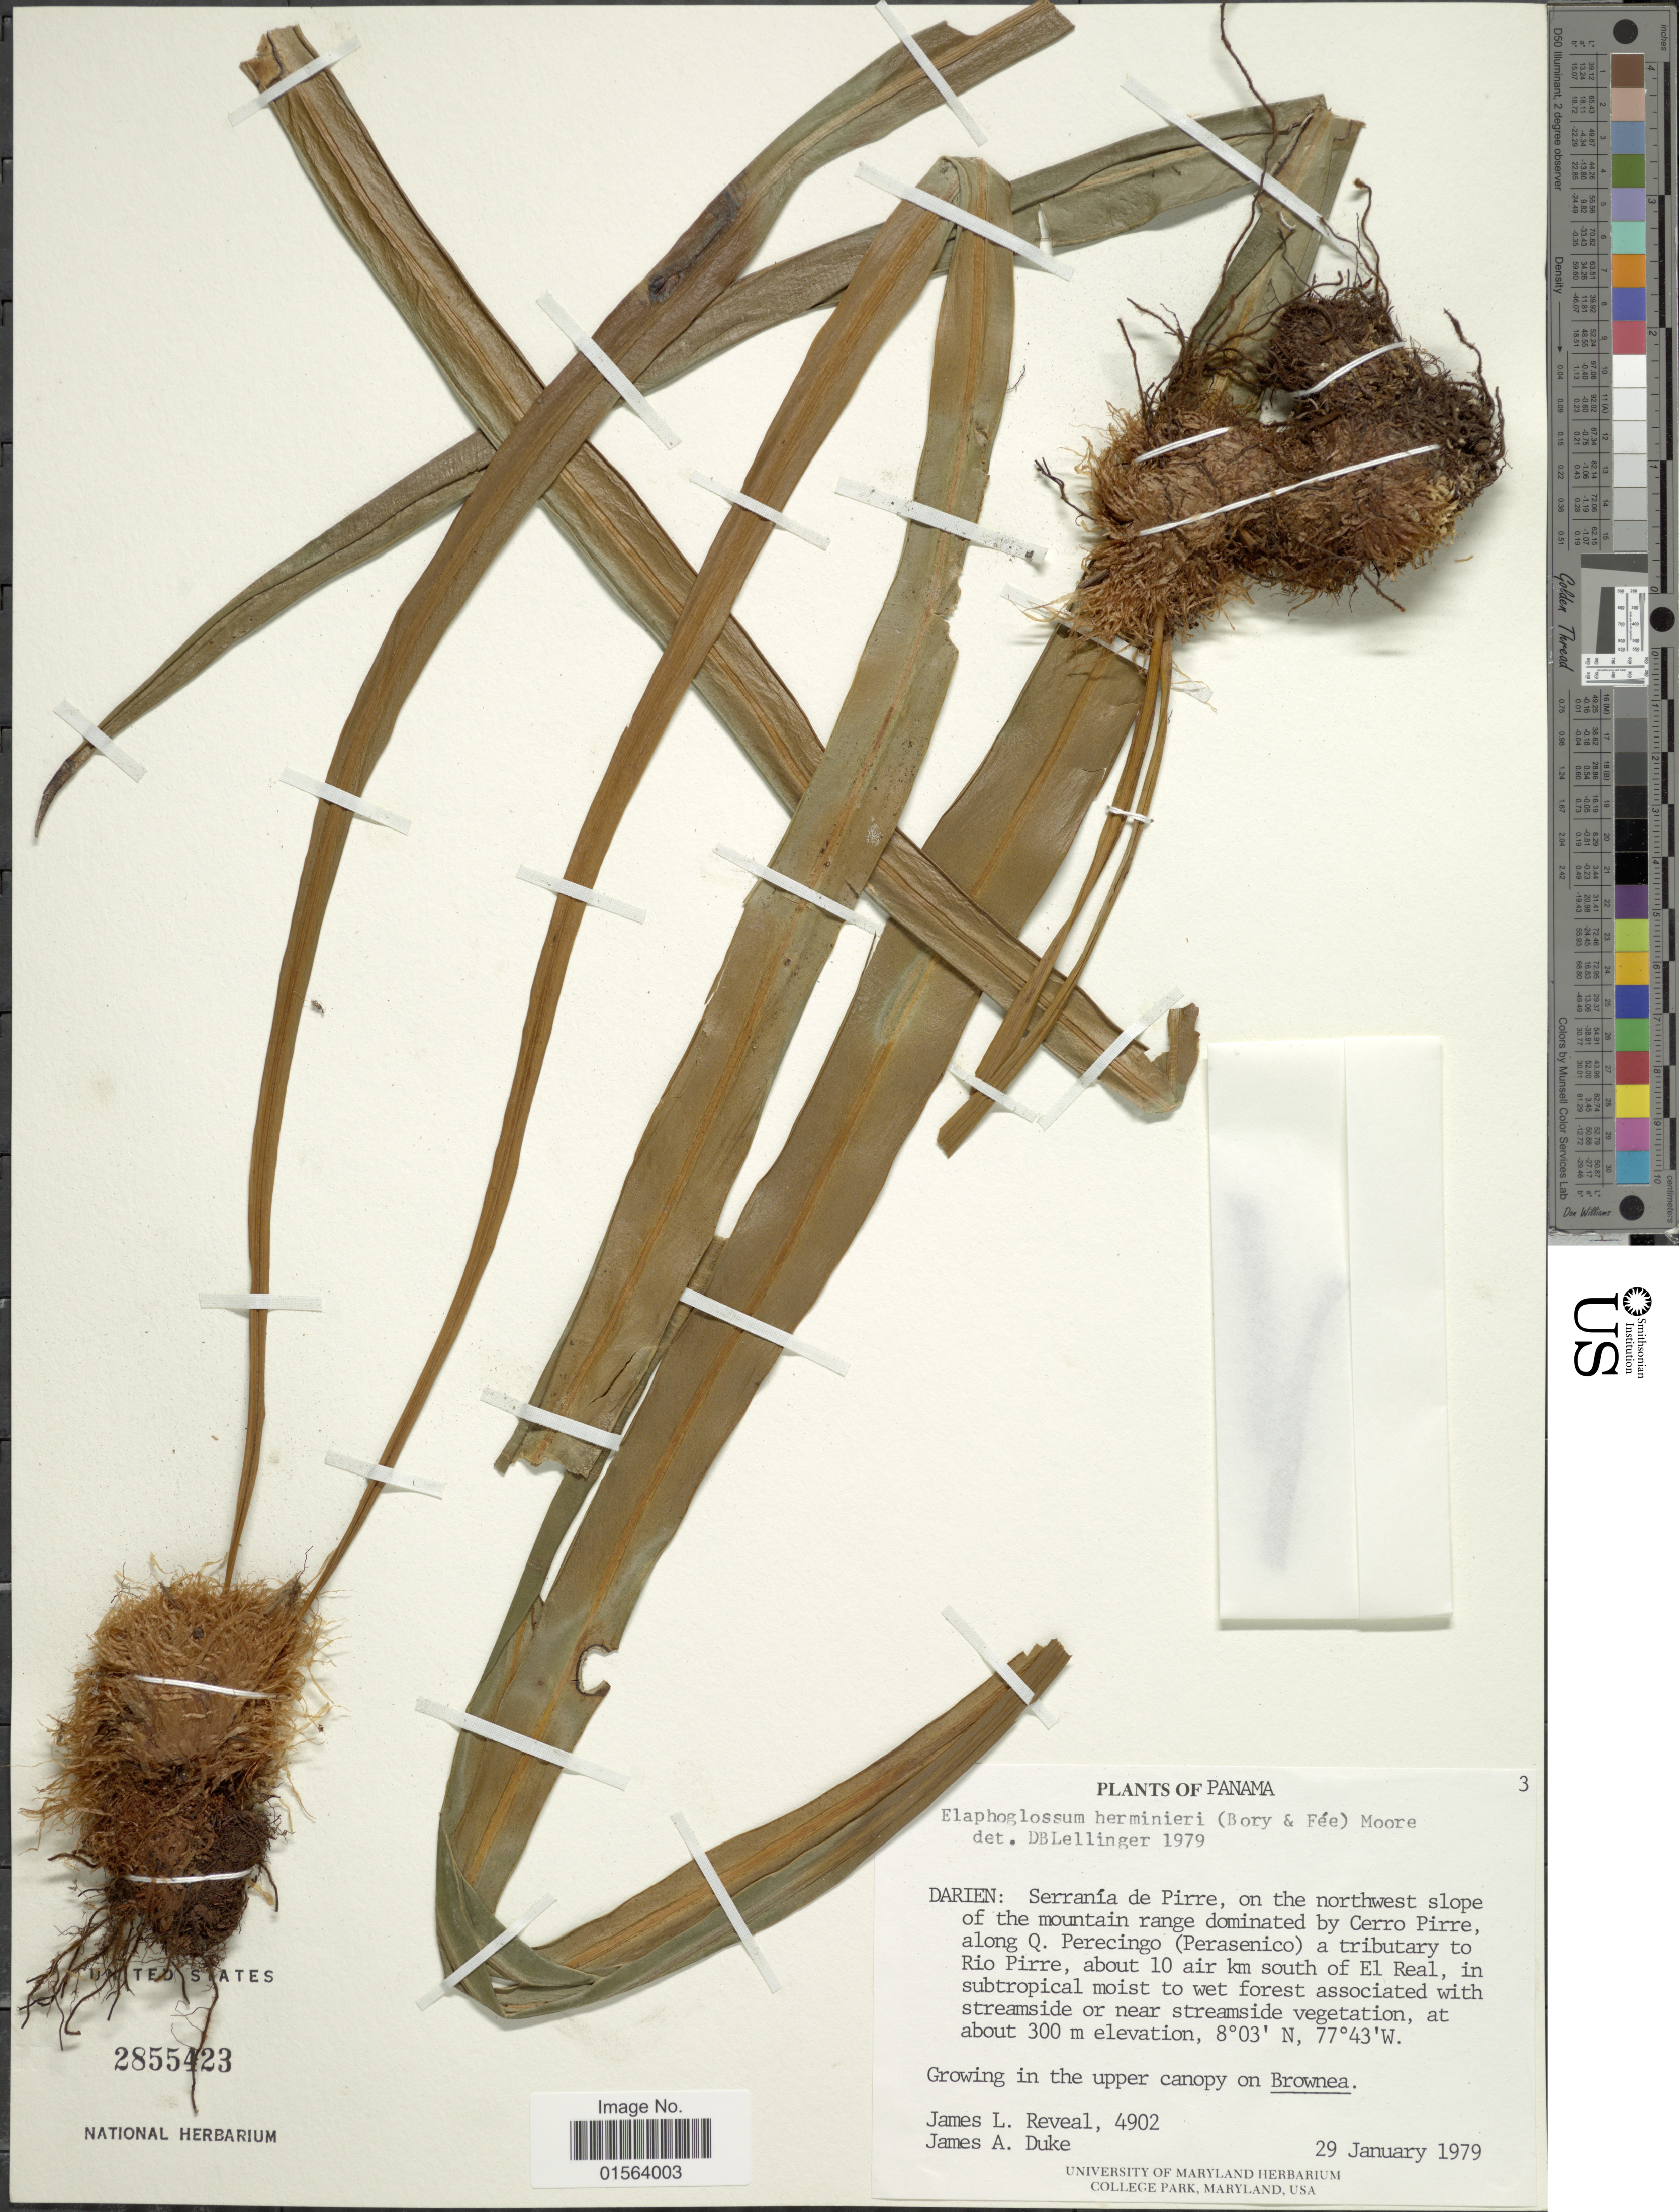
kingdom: Plantae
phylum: Tracheophyta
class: Polypodiopsida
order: Polypodiales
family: Dryopteridaceae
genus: Elaphoglossum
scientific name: Elaphoglossum herminieri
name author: (Bory & Fée) T. Moore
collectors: J. L. Reveal & J. A. Duke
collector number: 4902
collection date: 1976-01-29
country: Panama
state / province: Darién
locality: Darien: Serrania de Pirre, on the northwest slope of the mountain range dominated by Cerro Pirre, along Q. Perecingo (Perasenico) a tributary to Rio Pirre, anout 10 air km south of El Real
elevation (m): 300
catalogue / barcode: US 2855423